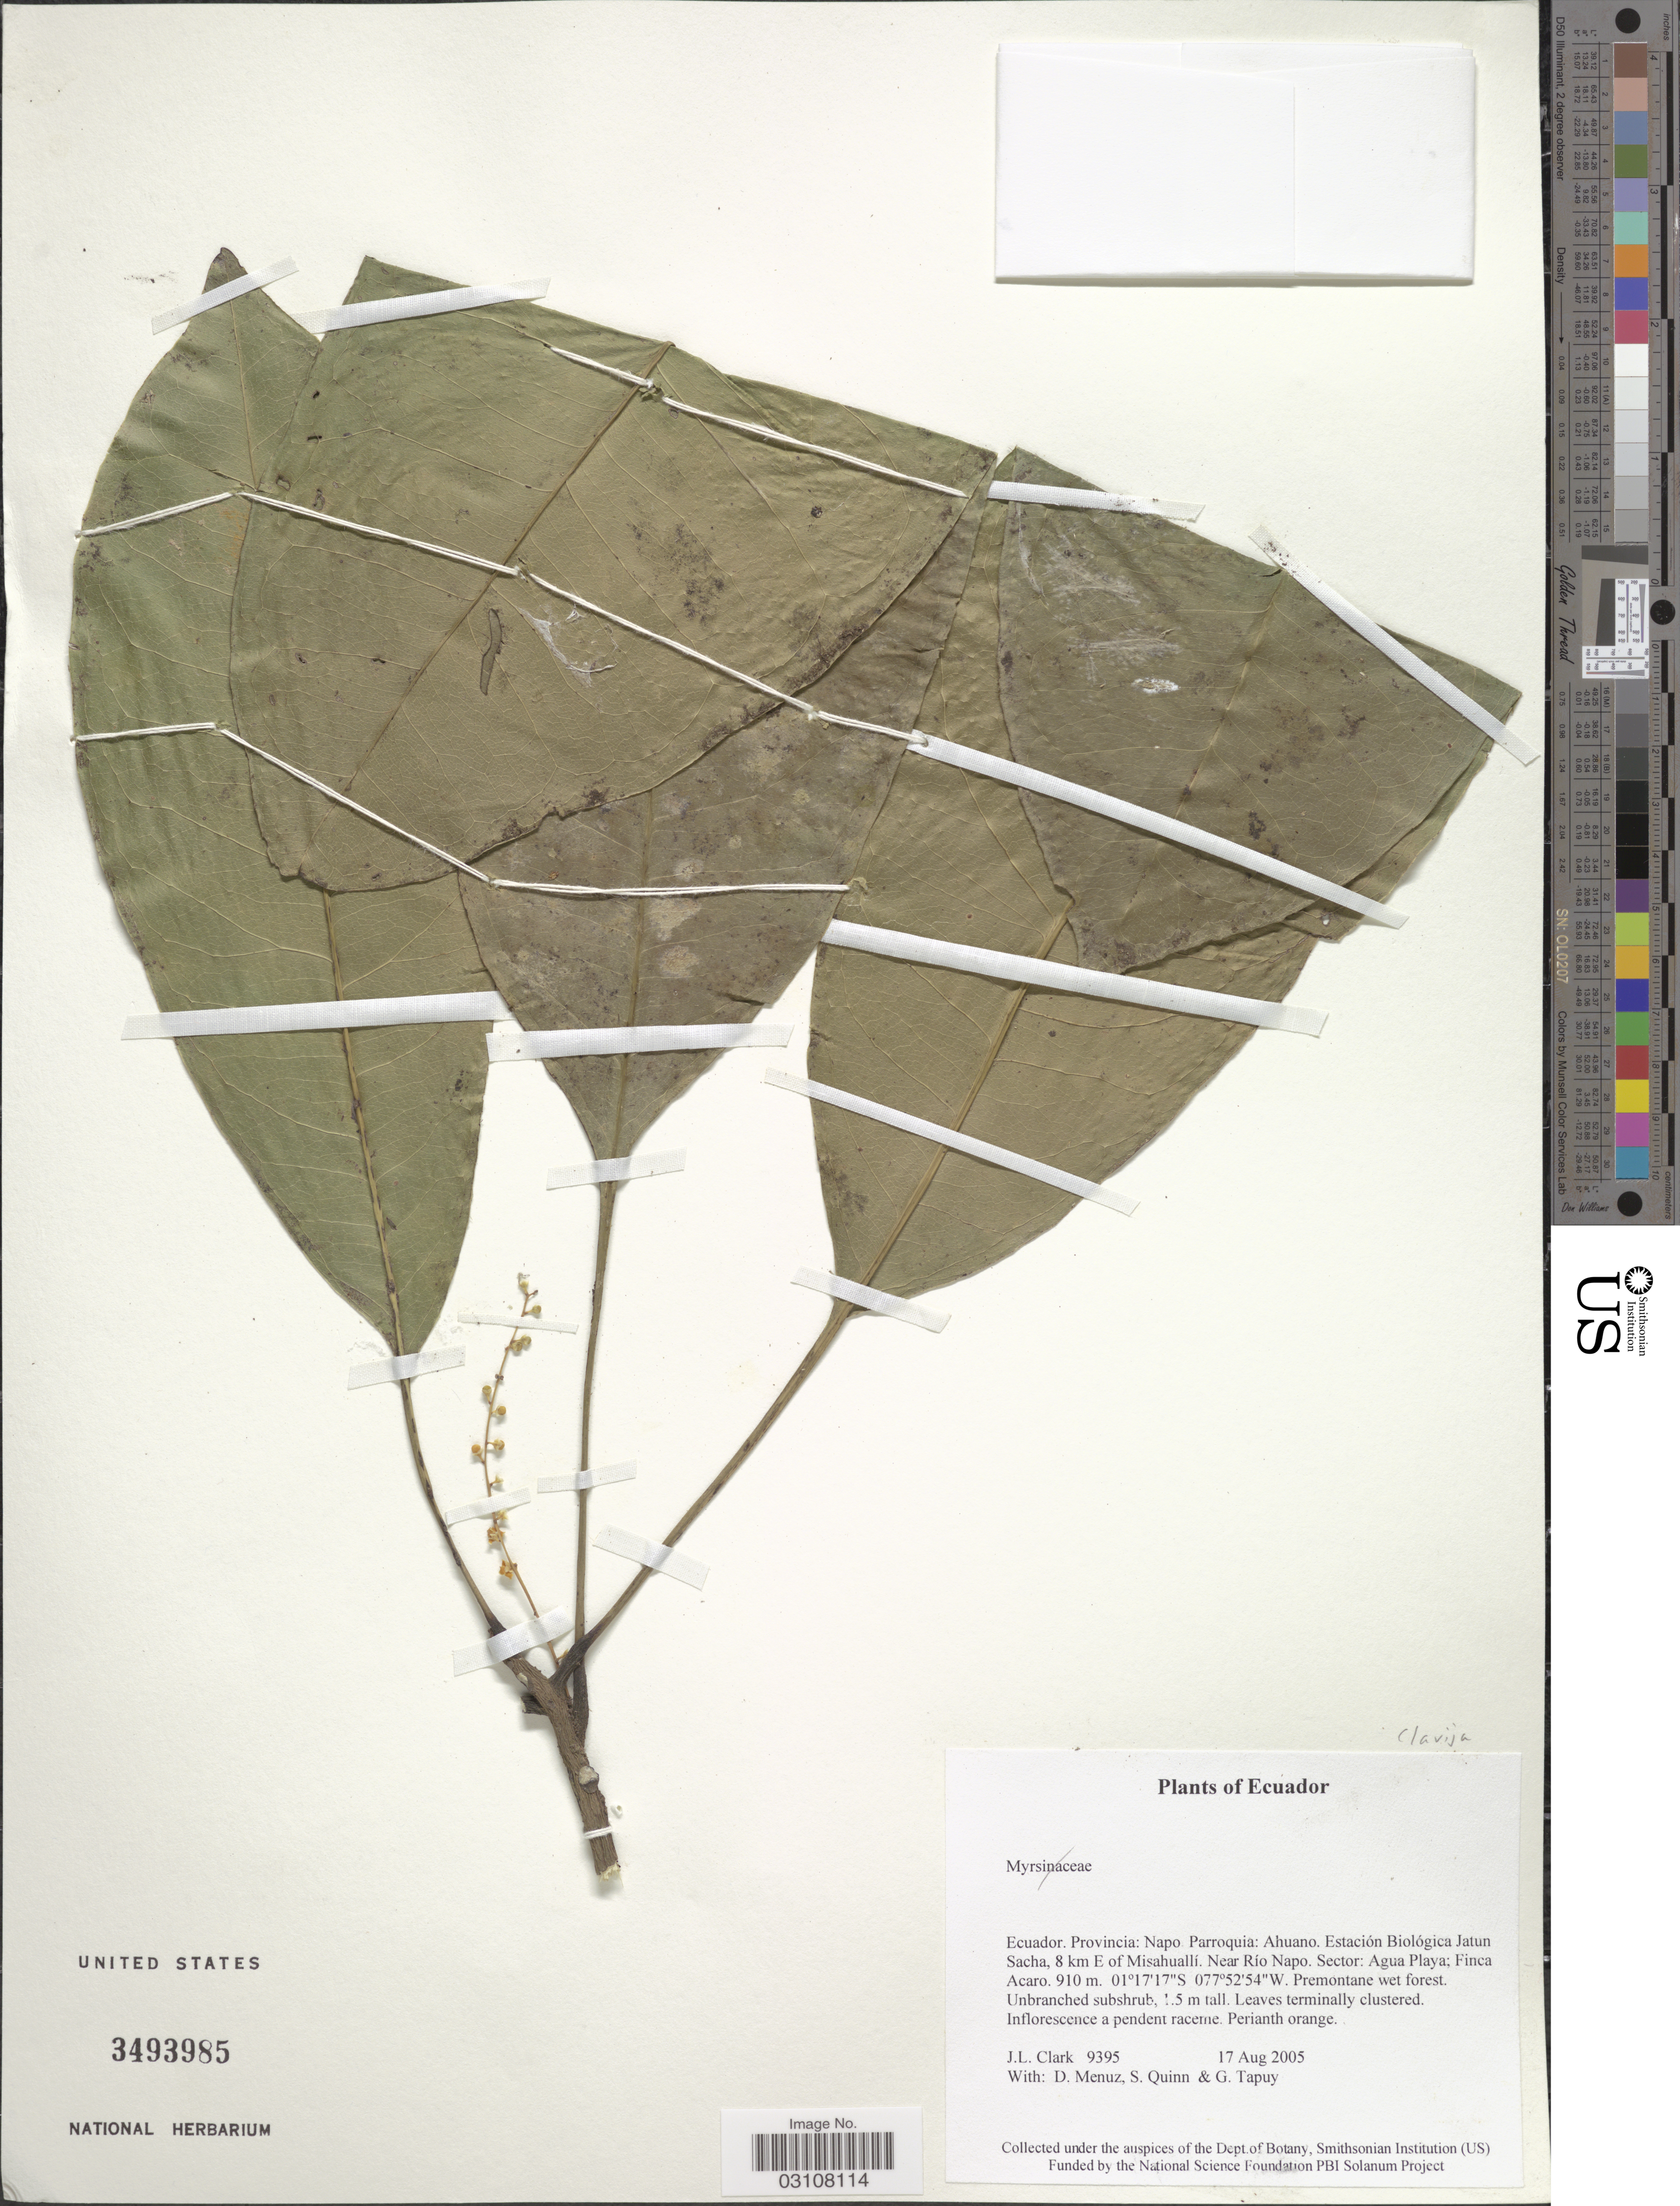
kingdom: Plantae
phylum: Tracheophyta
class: Magnoliopsida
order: Ericales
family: Primulaceae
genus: Clavija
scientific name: Clavija sp.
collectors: J. L. Clark, D. Menuz, S. Quinn & G. Tapuy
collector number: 9395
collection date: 2005-08-17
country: Ecuador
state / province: Napo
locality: Parroquia: Ahuano. Estación Biológica Jatun Sacha, 8 km E of Misahuallí. Near Río Napo. Sector: Agua Playa; Finca Acaro.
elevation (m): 910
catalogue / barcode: US 3493985